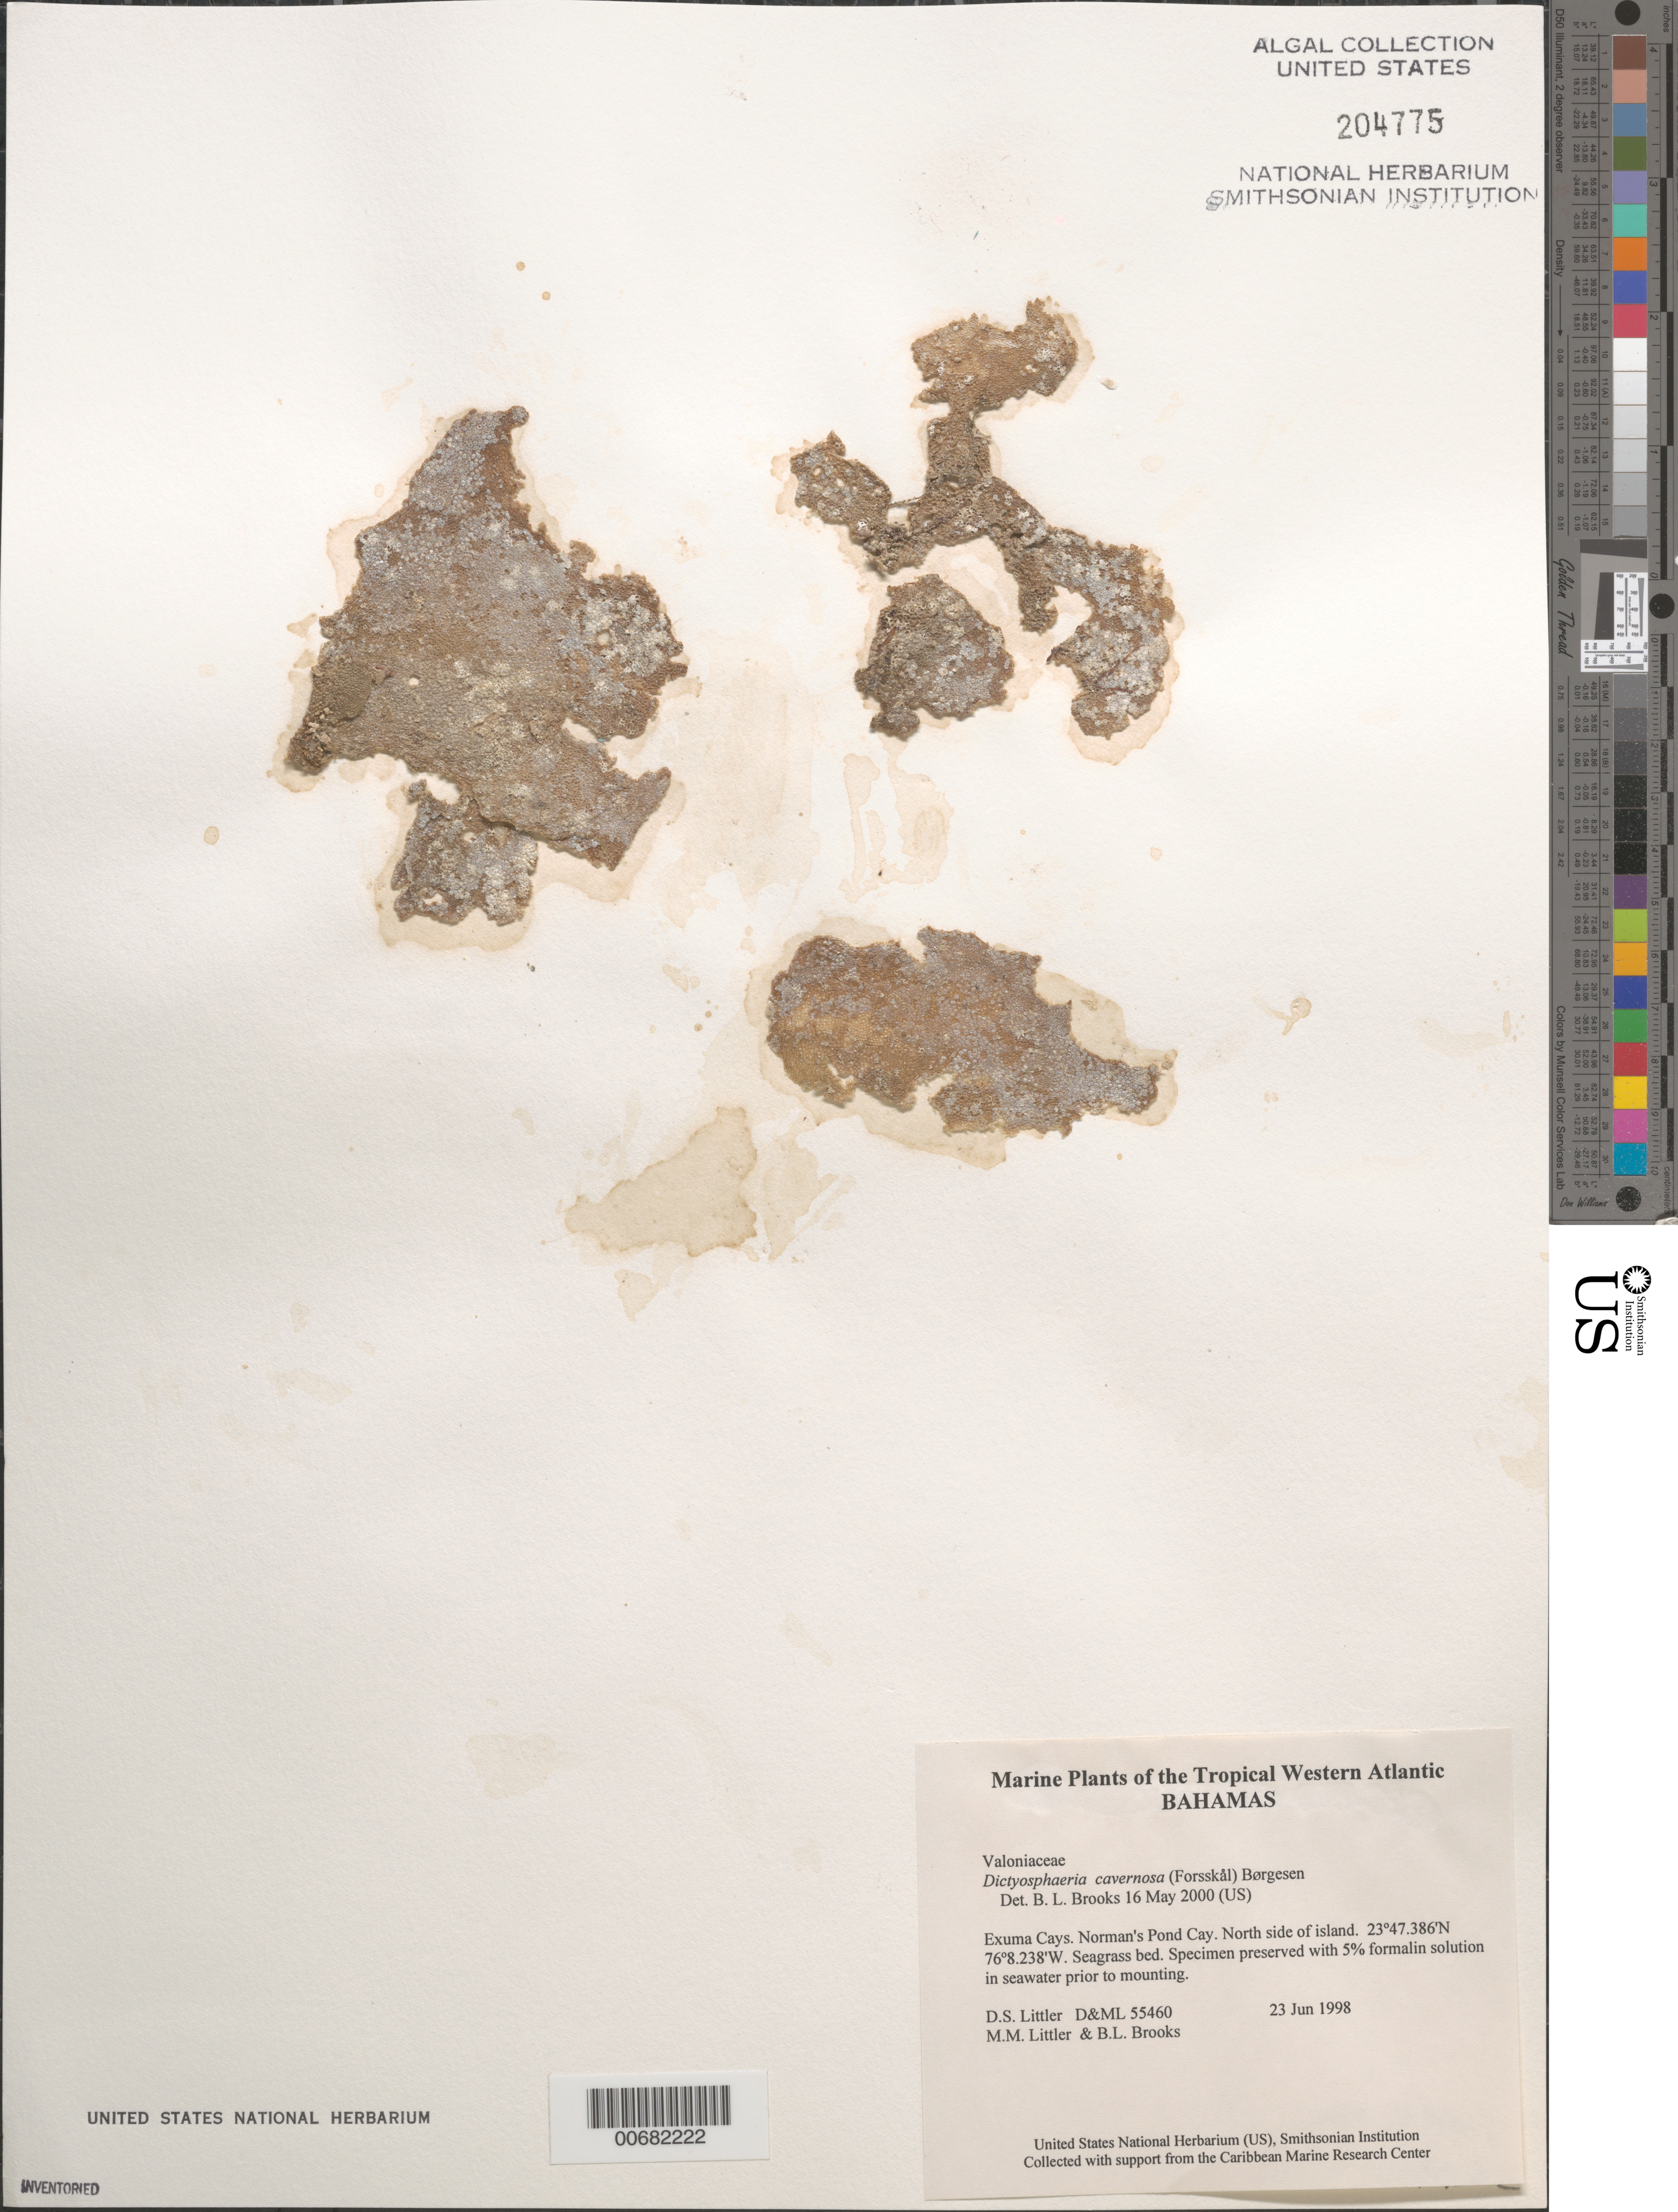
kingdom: Plantae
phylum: Chlorophyta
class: Ulvophyceae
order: Siphonocladales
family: Siphonocladaceae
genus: Dictyosphaeria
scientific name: Dictyosphaeria cavernosa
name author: (Forssk.) Børgesen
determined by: Brooks, B. L., (BOT), Smithsonian Institution - National Museum of Natural History (UNITED STATES)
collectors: D. S. Littler, M. M. Littler & B. Brooks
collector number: D&ML 55460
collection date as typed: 23 Jun 1998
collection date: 1998-06-23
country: Bahamas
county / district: Exuma District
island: Norman's Pond Cay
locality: North side of island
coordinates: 23 47.386' N, 76 8.238' W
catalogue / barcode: US 204775